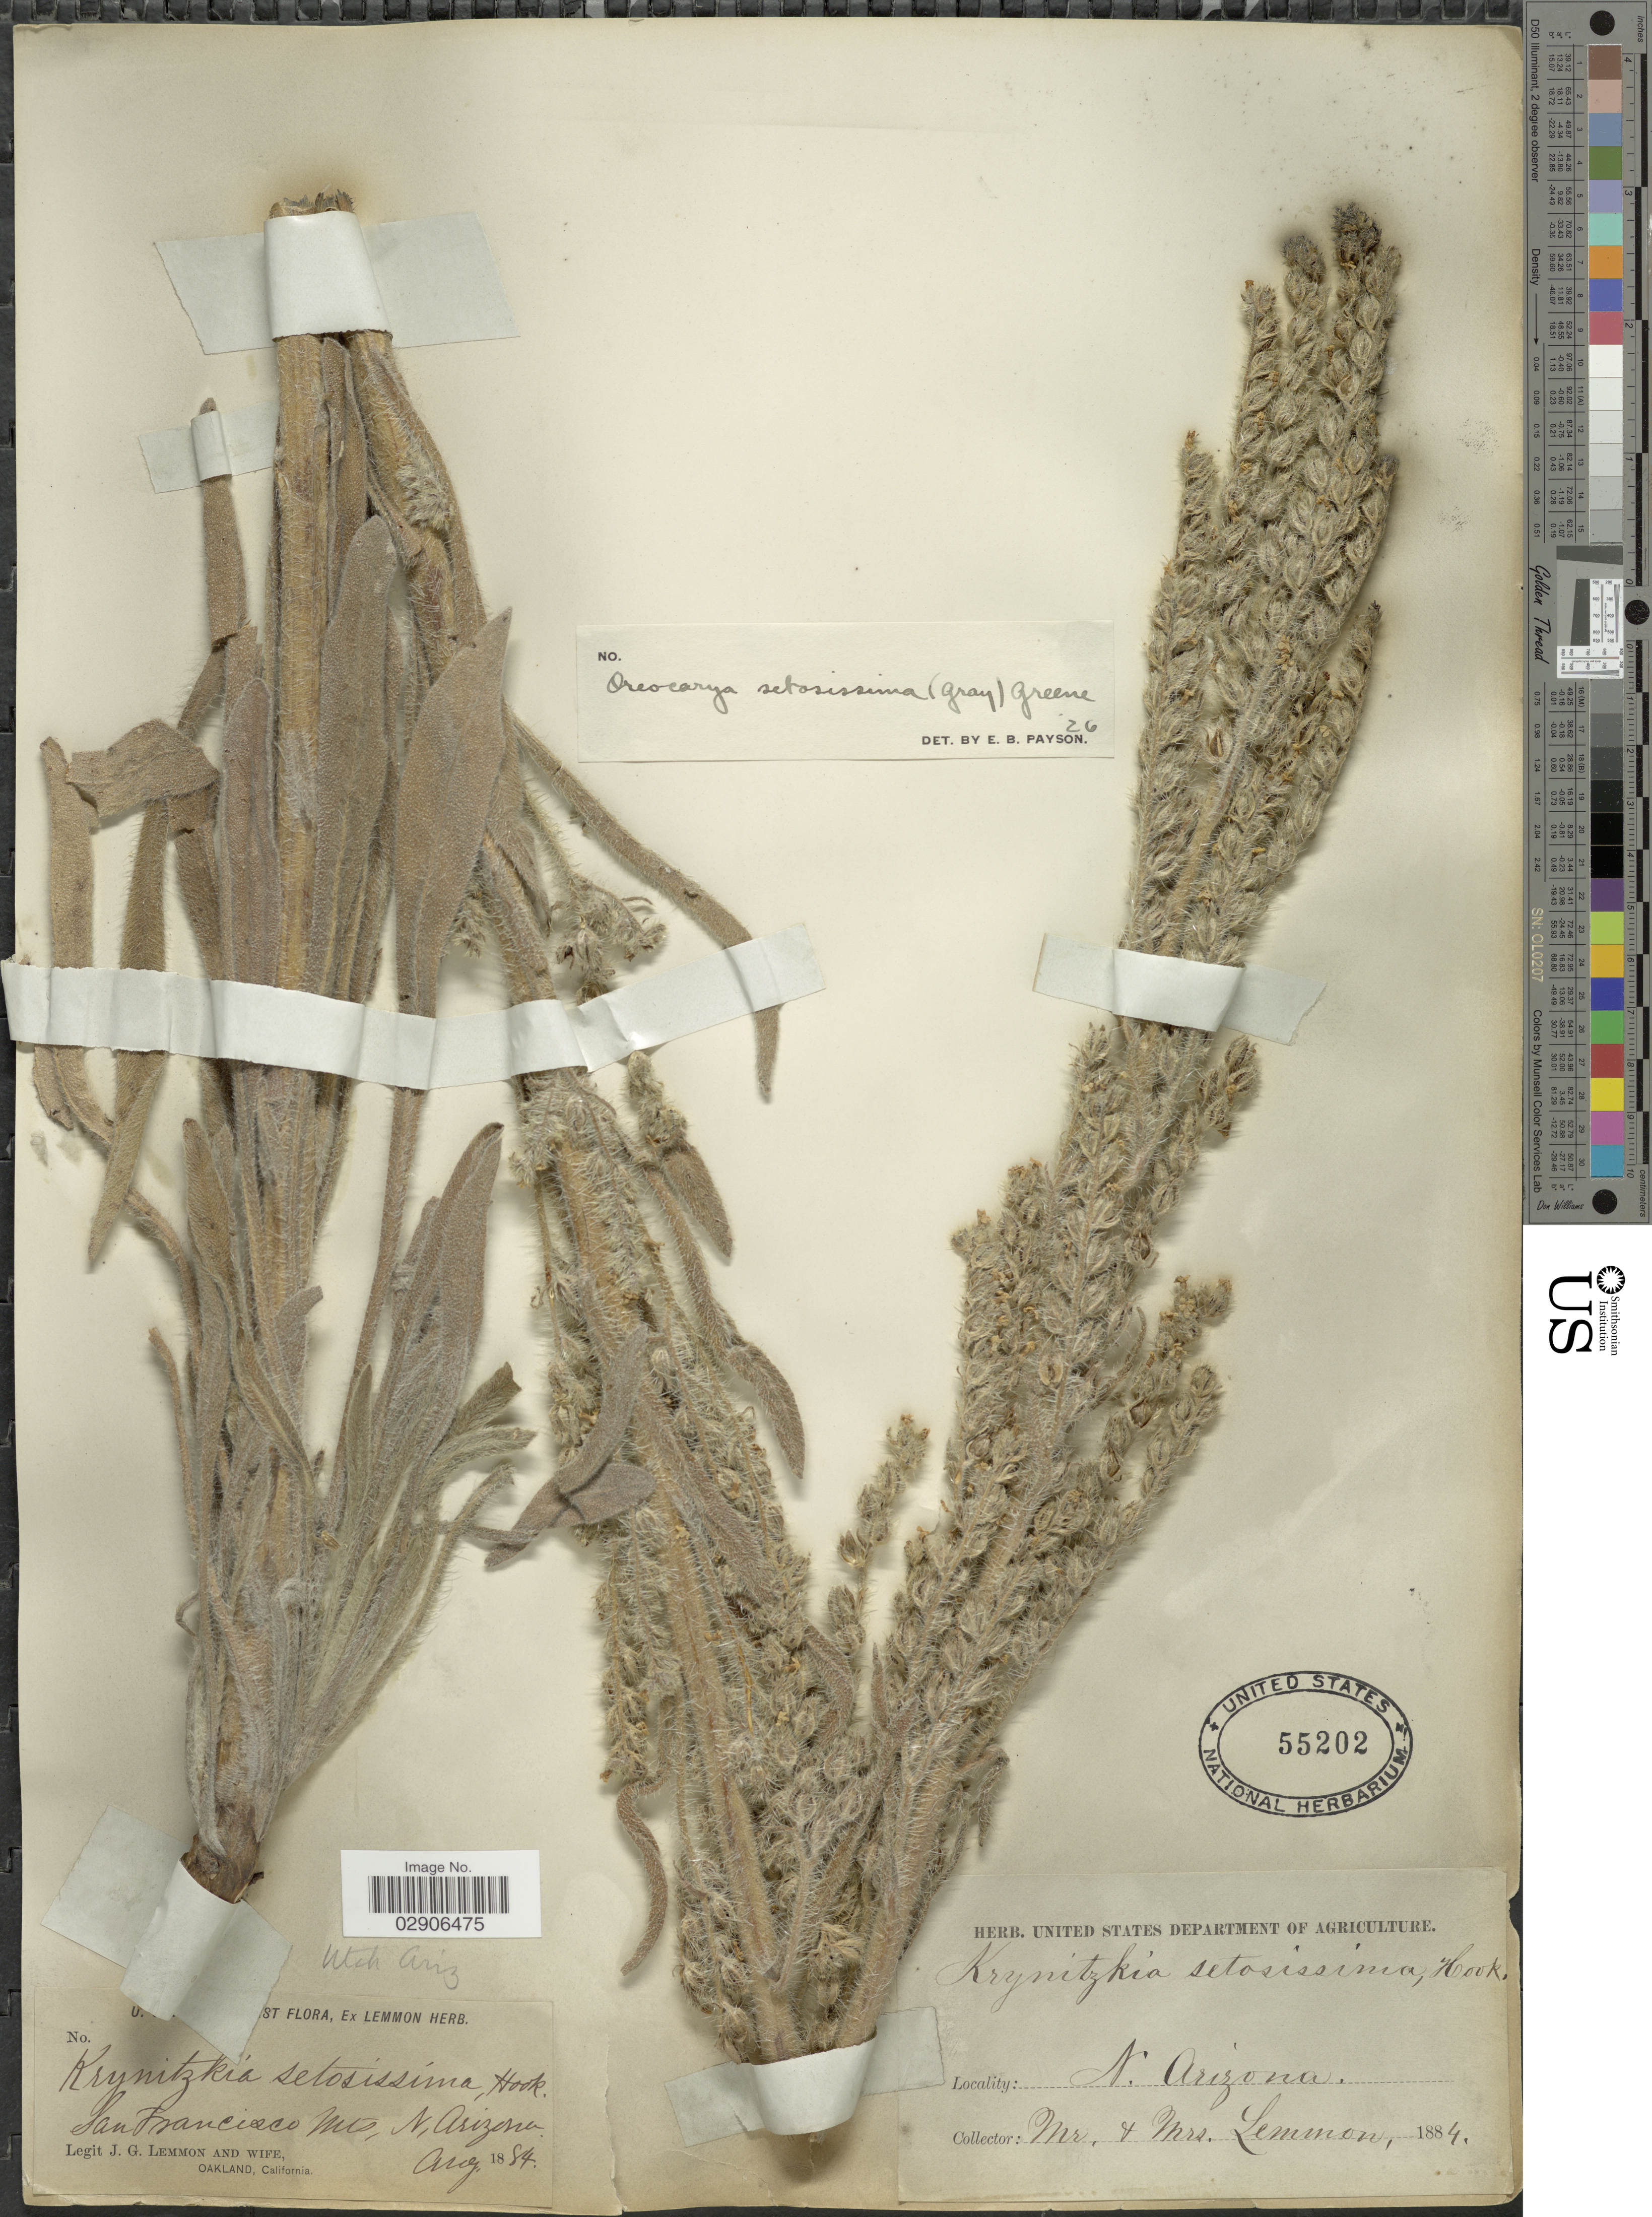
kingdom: Plantae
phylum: Tracheophyta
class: Magnoliopsida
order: Boraginales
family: Boraginaceae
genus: Oreocarya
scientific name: Oreocarya setosissima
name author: (A. Gray) Greene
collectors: J. Lemmon & Mrs. J. G. Lemmon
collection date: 1884-08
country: United States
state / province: Arizona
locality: San Francisco Mts. N. Arizona.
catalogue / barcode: US 55202